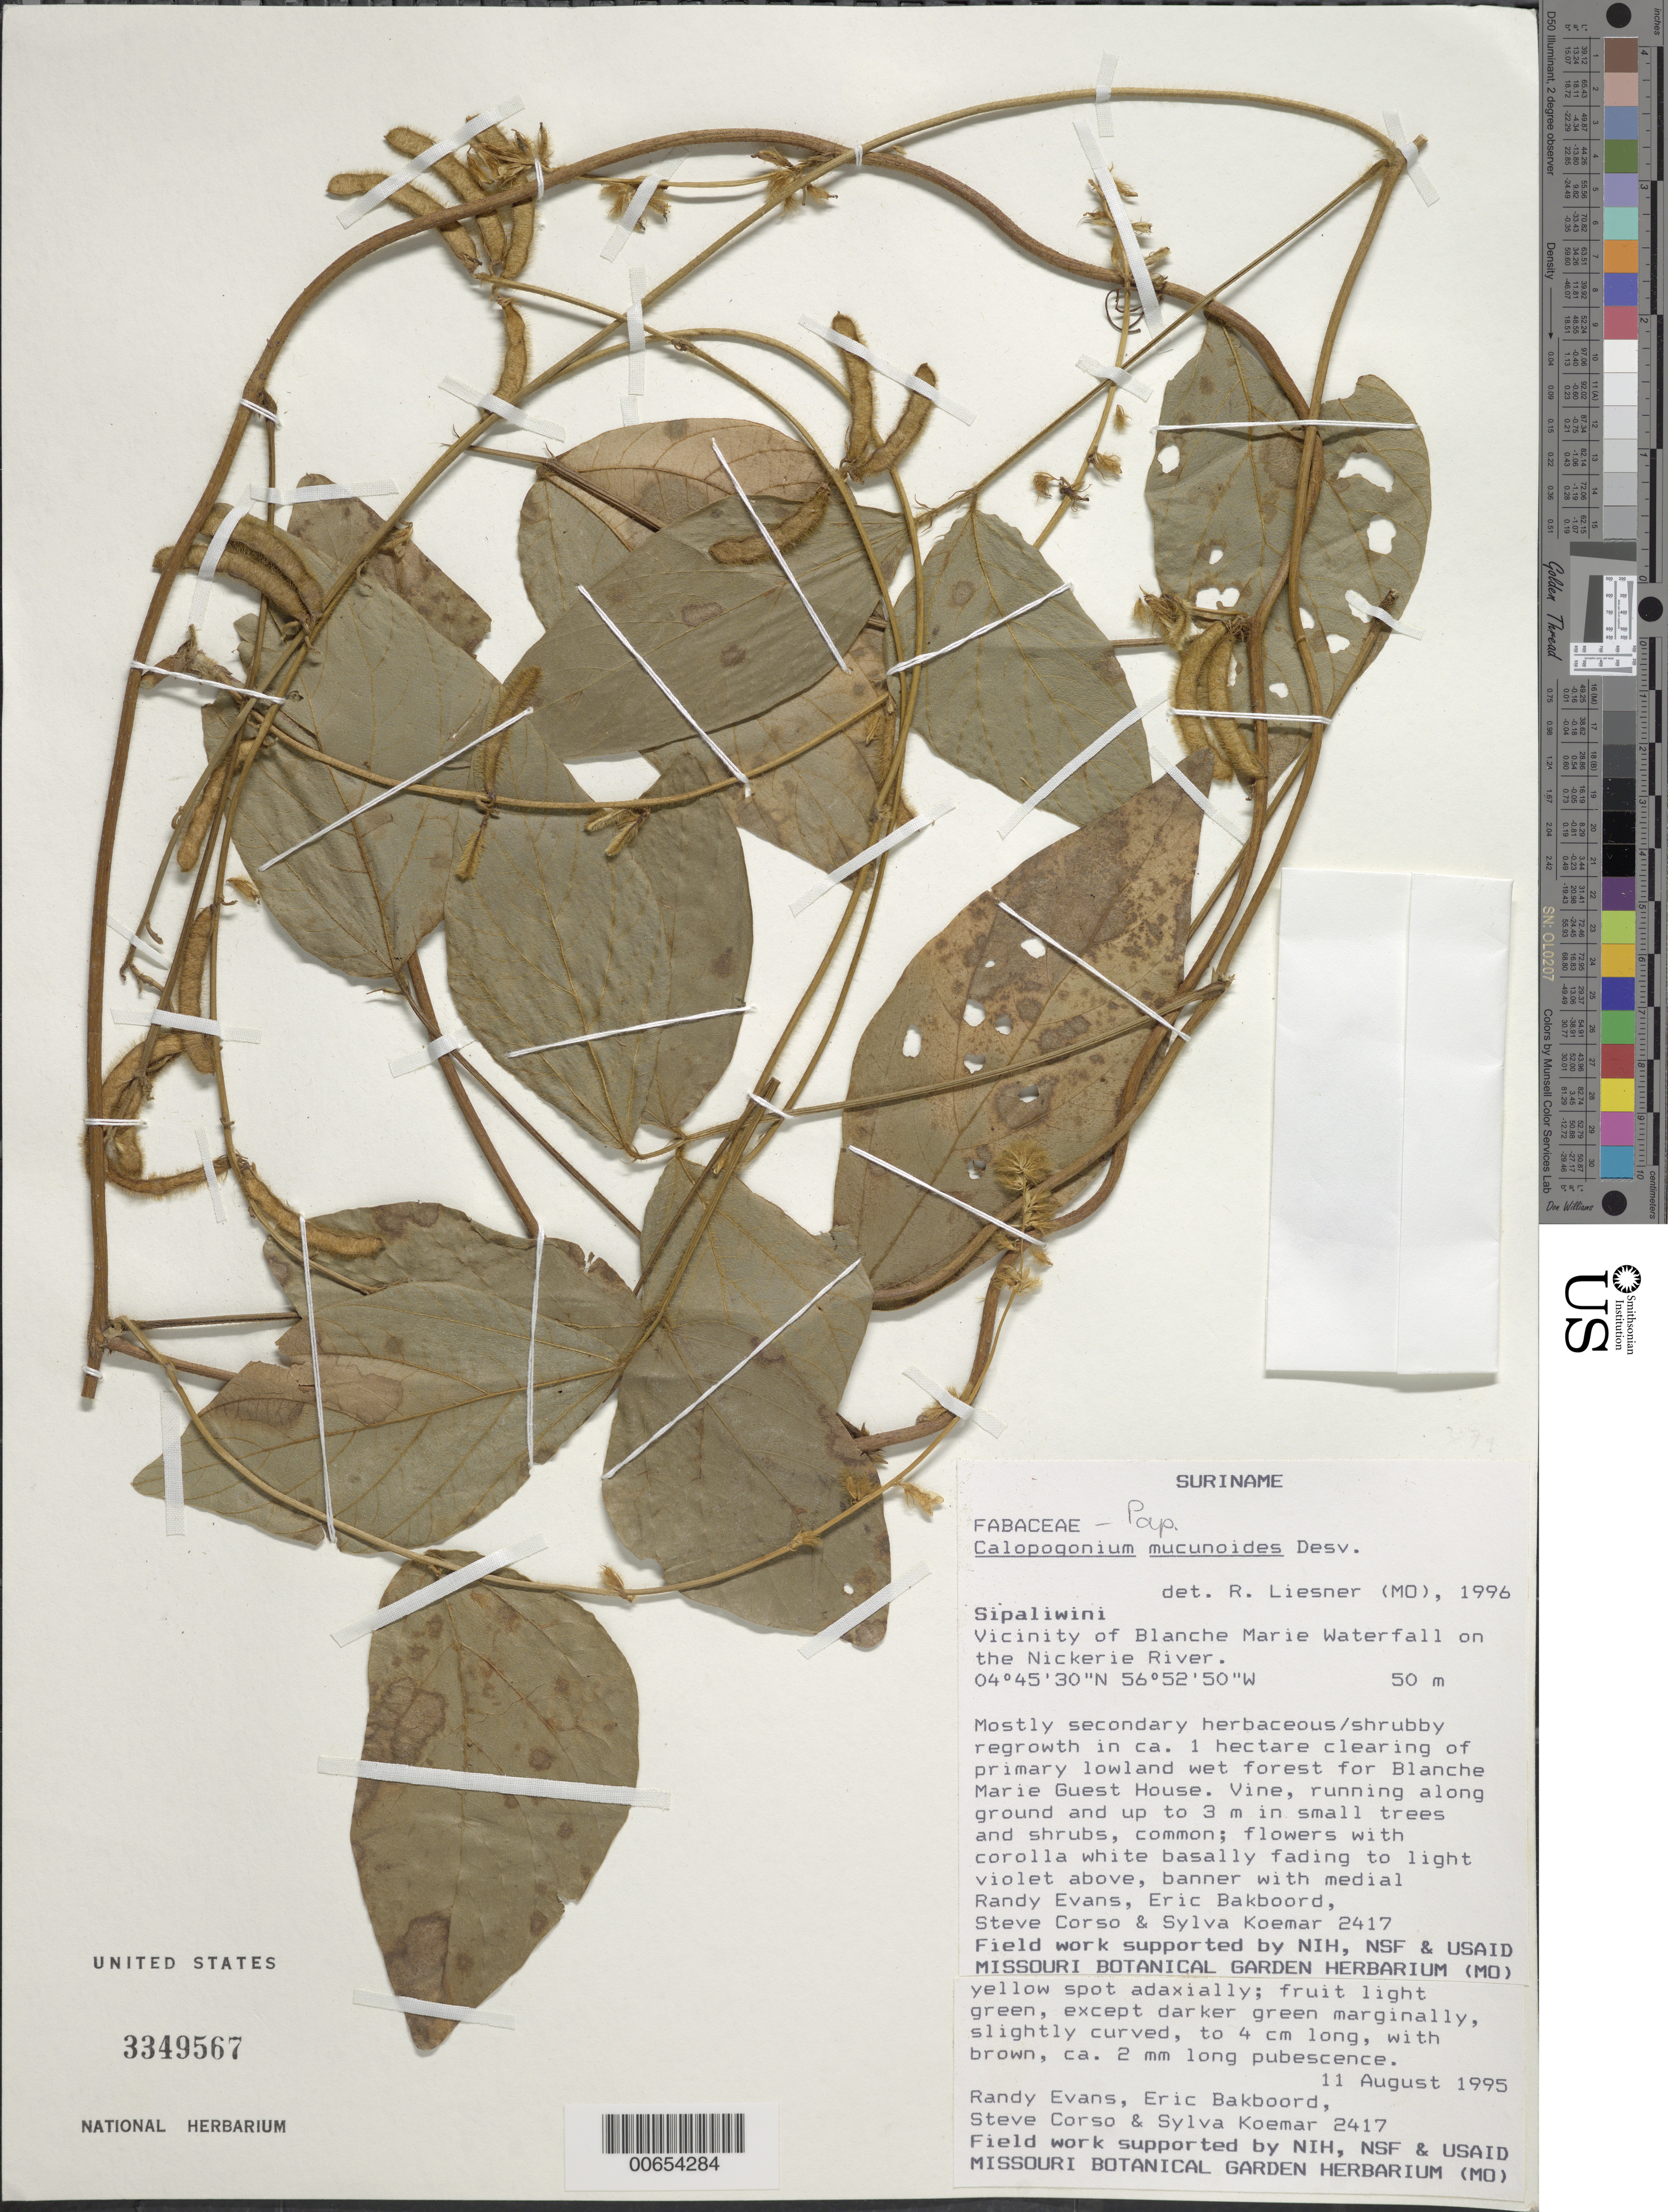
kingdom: Plantae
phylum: Tracheophyta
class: Magnoliopsida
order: Fabales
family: Fabaceae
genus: Calopogonium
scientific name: Calopogonium mucunoides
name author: Desv.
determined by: Liesner, R. L.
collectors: R. Evans, E. Bakboord, S. Corso & S. Koemar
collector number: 2417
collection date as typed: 11-Aug-95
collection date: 1995-08-11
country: Suriname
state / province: Sipaliwini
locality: Blanche Marie Waterfall, vic., on Nickerie R.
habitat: Secondary herbaceous/shrubby regrowth in clearing of primary lowland wet forest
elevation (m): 50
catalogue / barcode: US 3349567